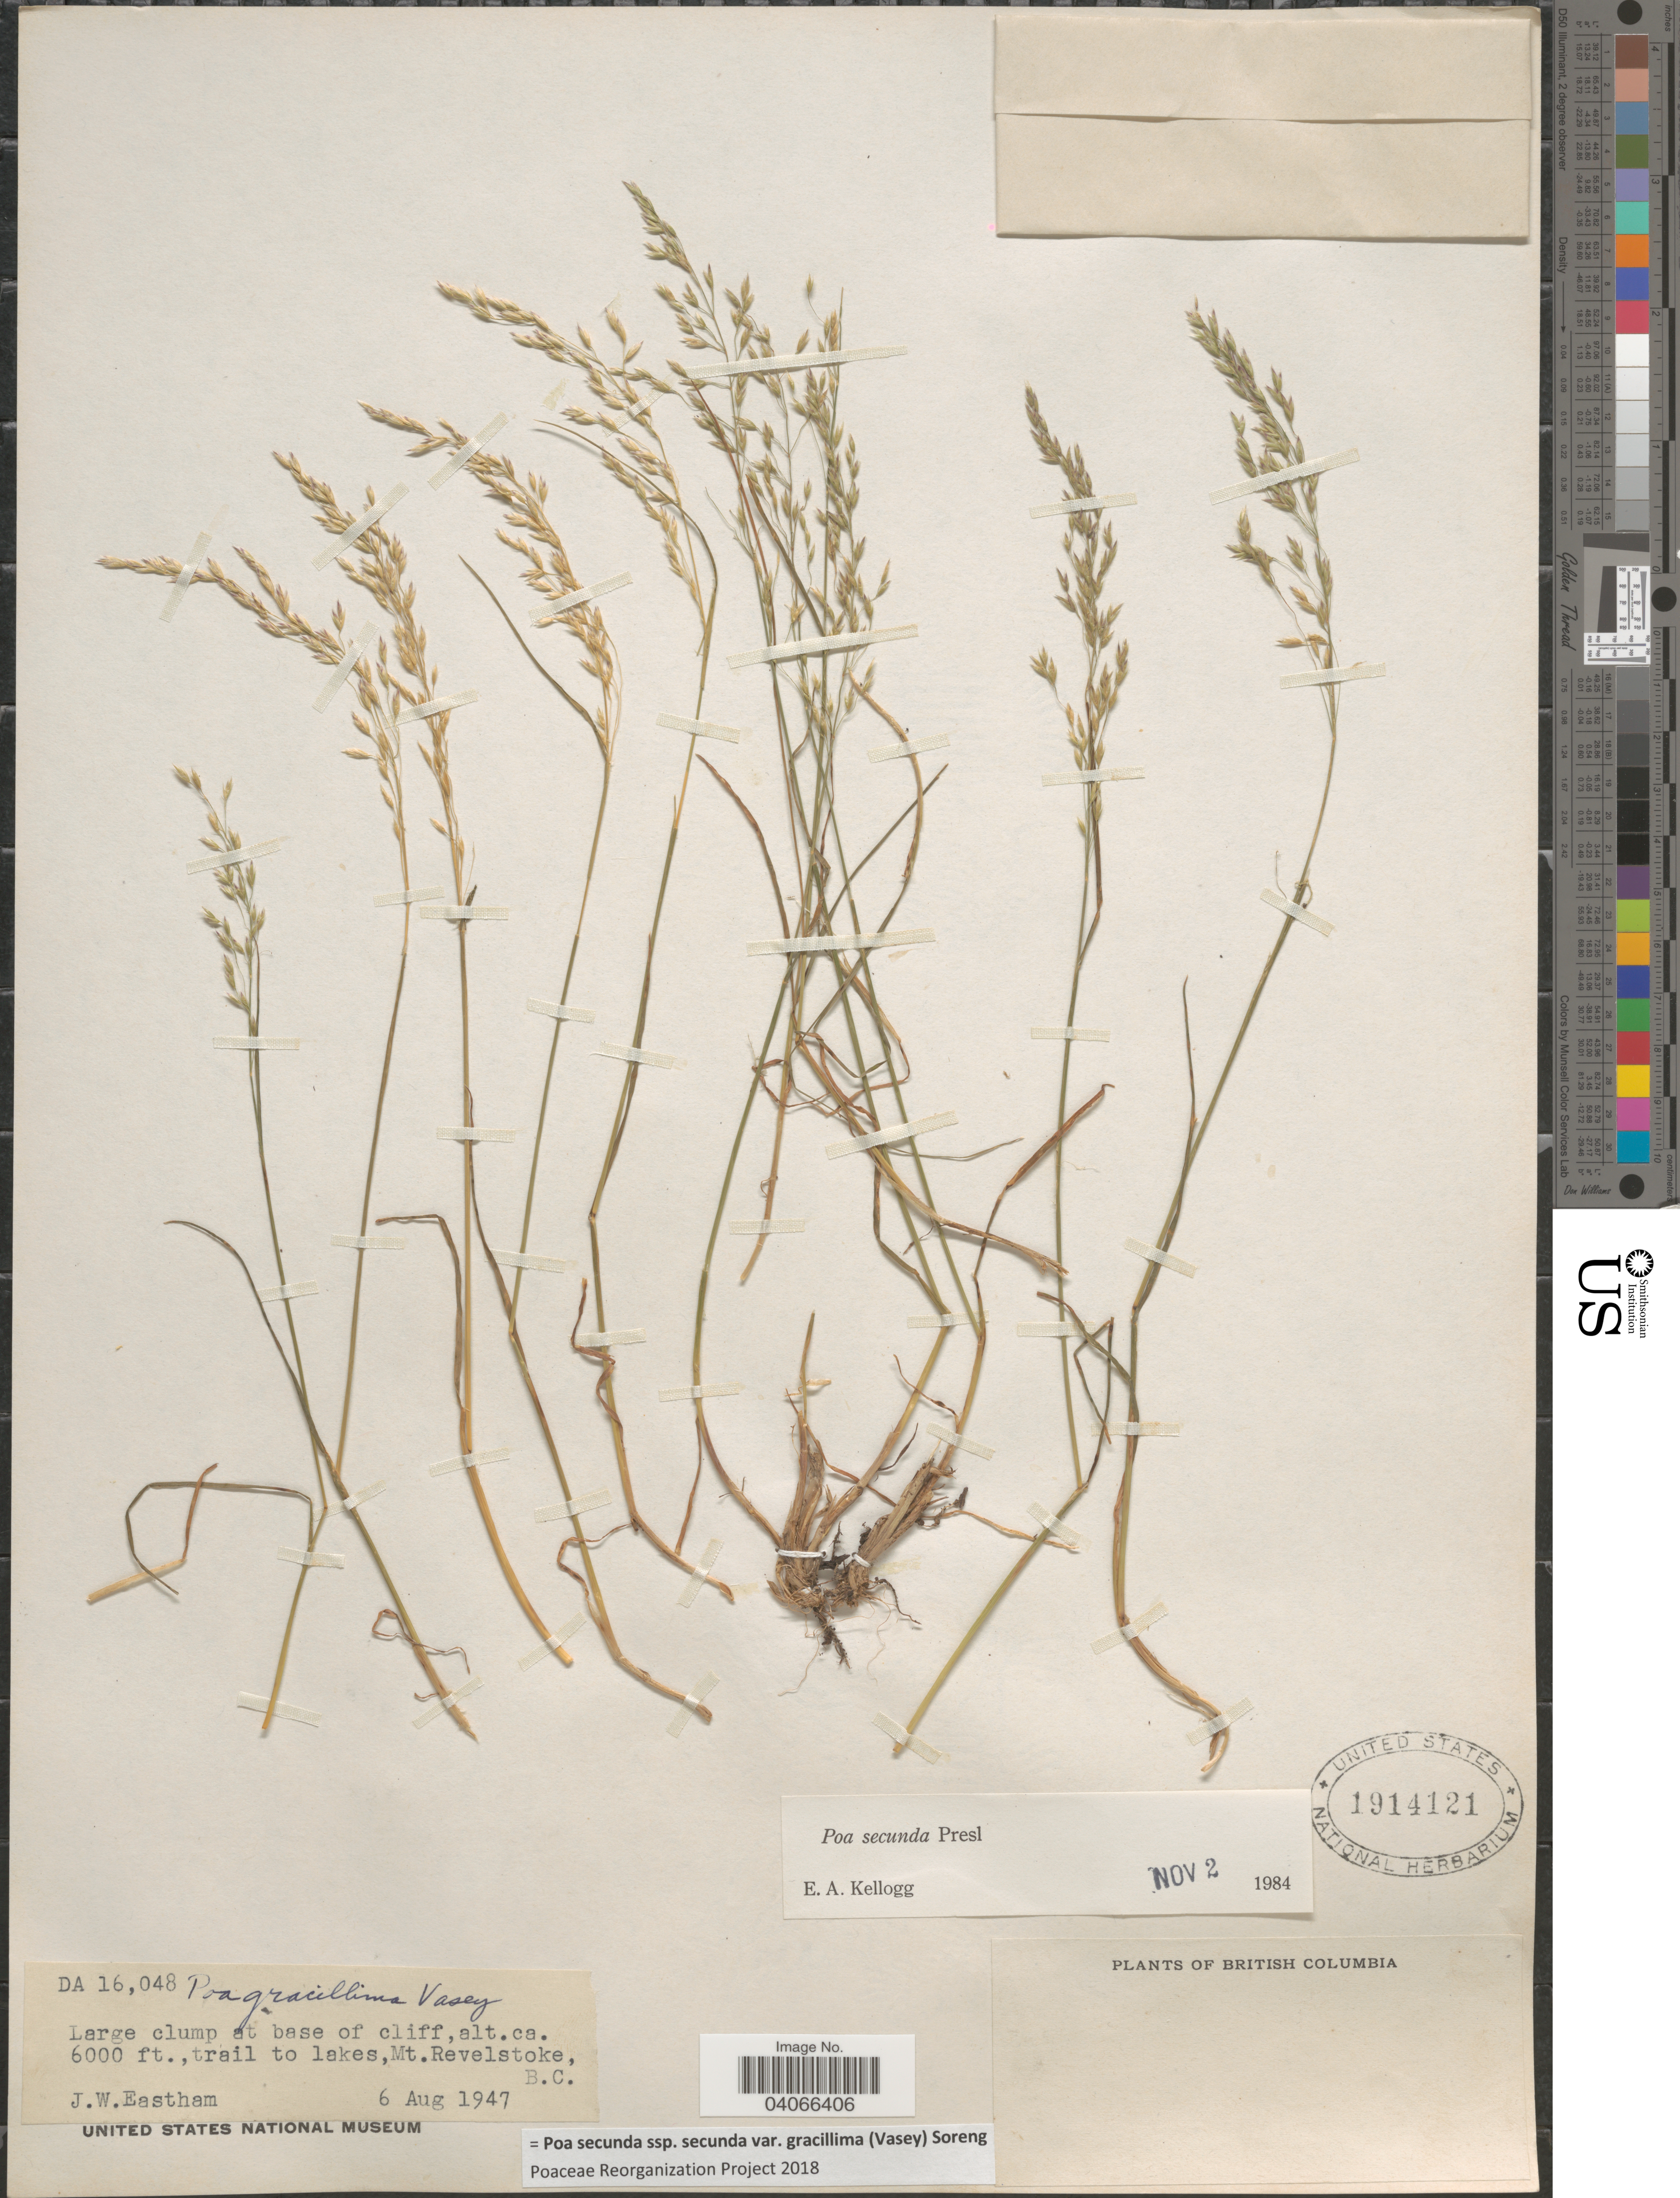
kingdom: Plantae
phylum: Tracheophyta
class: Liliopsida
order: Poales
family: Poaceae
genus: Poa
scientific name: Poa secunda subsp. secunda var. gracillima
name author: (Vasey) Soreng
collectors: J. Eastham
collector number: DA16048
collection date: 1947-08-06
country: Canada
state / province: British Columbia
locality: Large clump at base of cliff, trail to lakes, Mt. Revelstoke.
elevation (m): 1829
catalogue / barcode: US 1914121